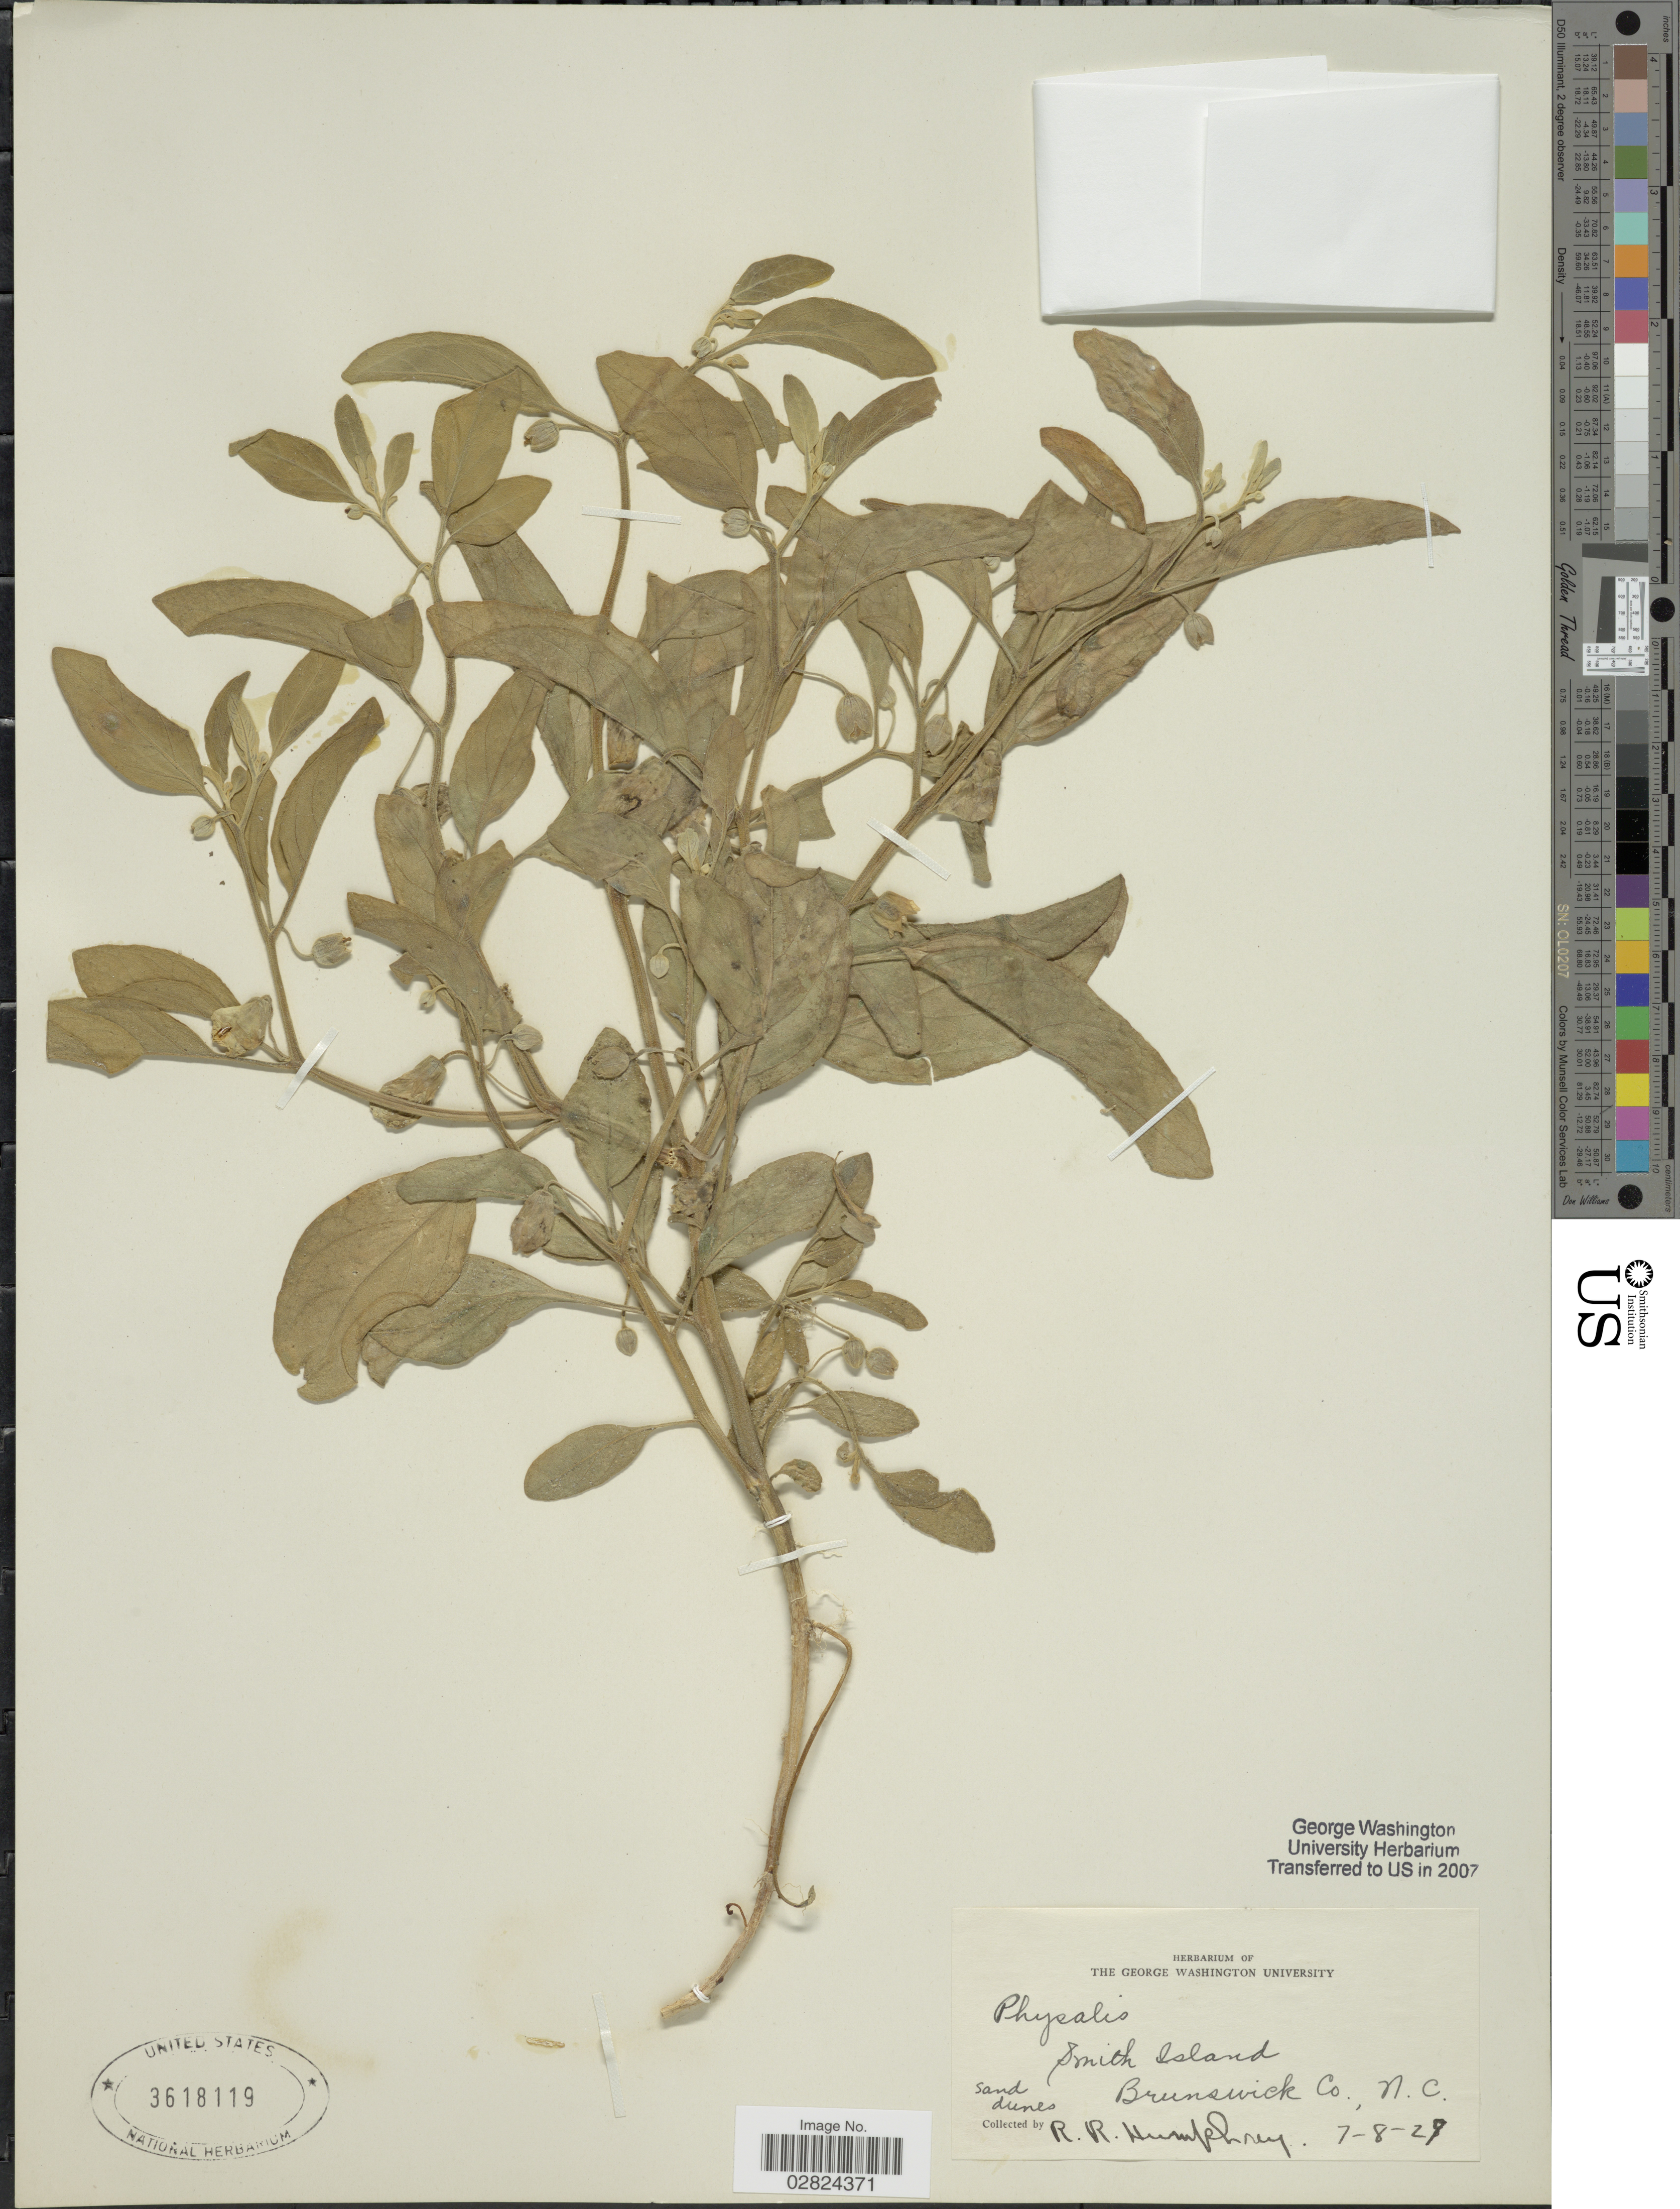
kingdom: Plantae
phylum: Tracheophyta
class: Magnoliopsida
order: Solanales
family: Solanaceae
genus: Physalis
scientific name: Physalis sp.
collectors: R. Humphrey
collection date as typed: Transcribed d/m/y: 8/7/29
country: United States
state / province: North Carolina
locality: Smith Island, Brunswick Co., N.C.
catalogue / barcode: US 3618119